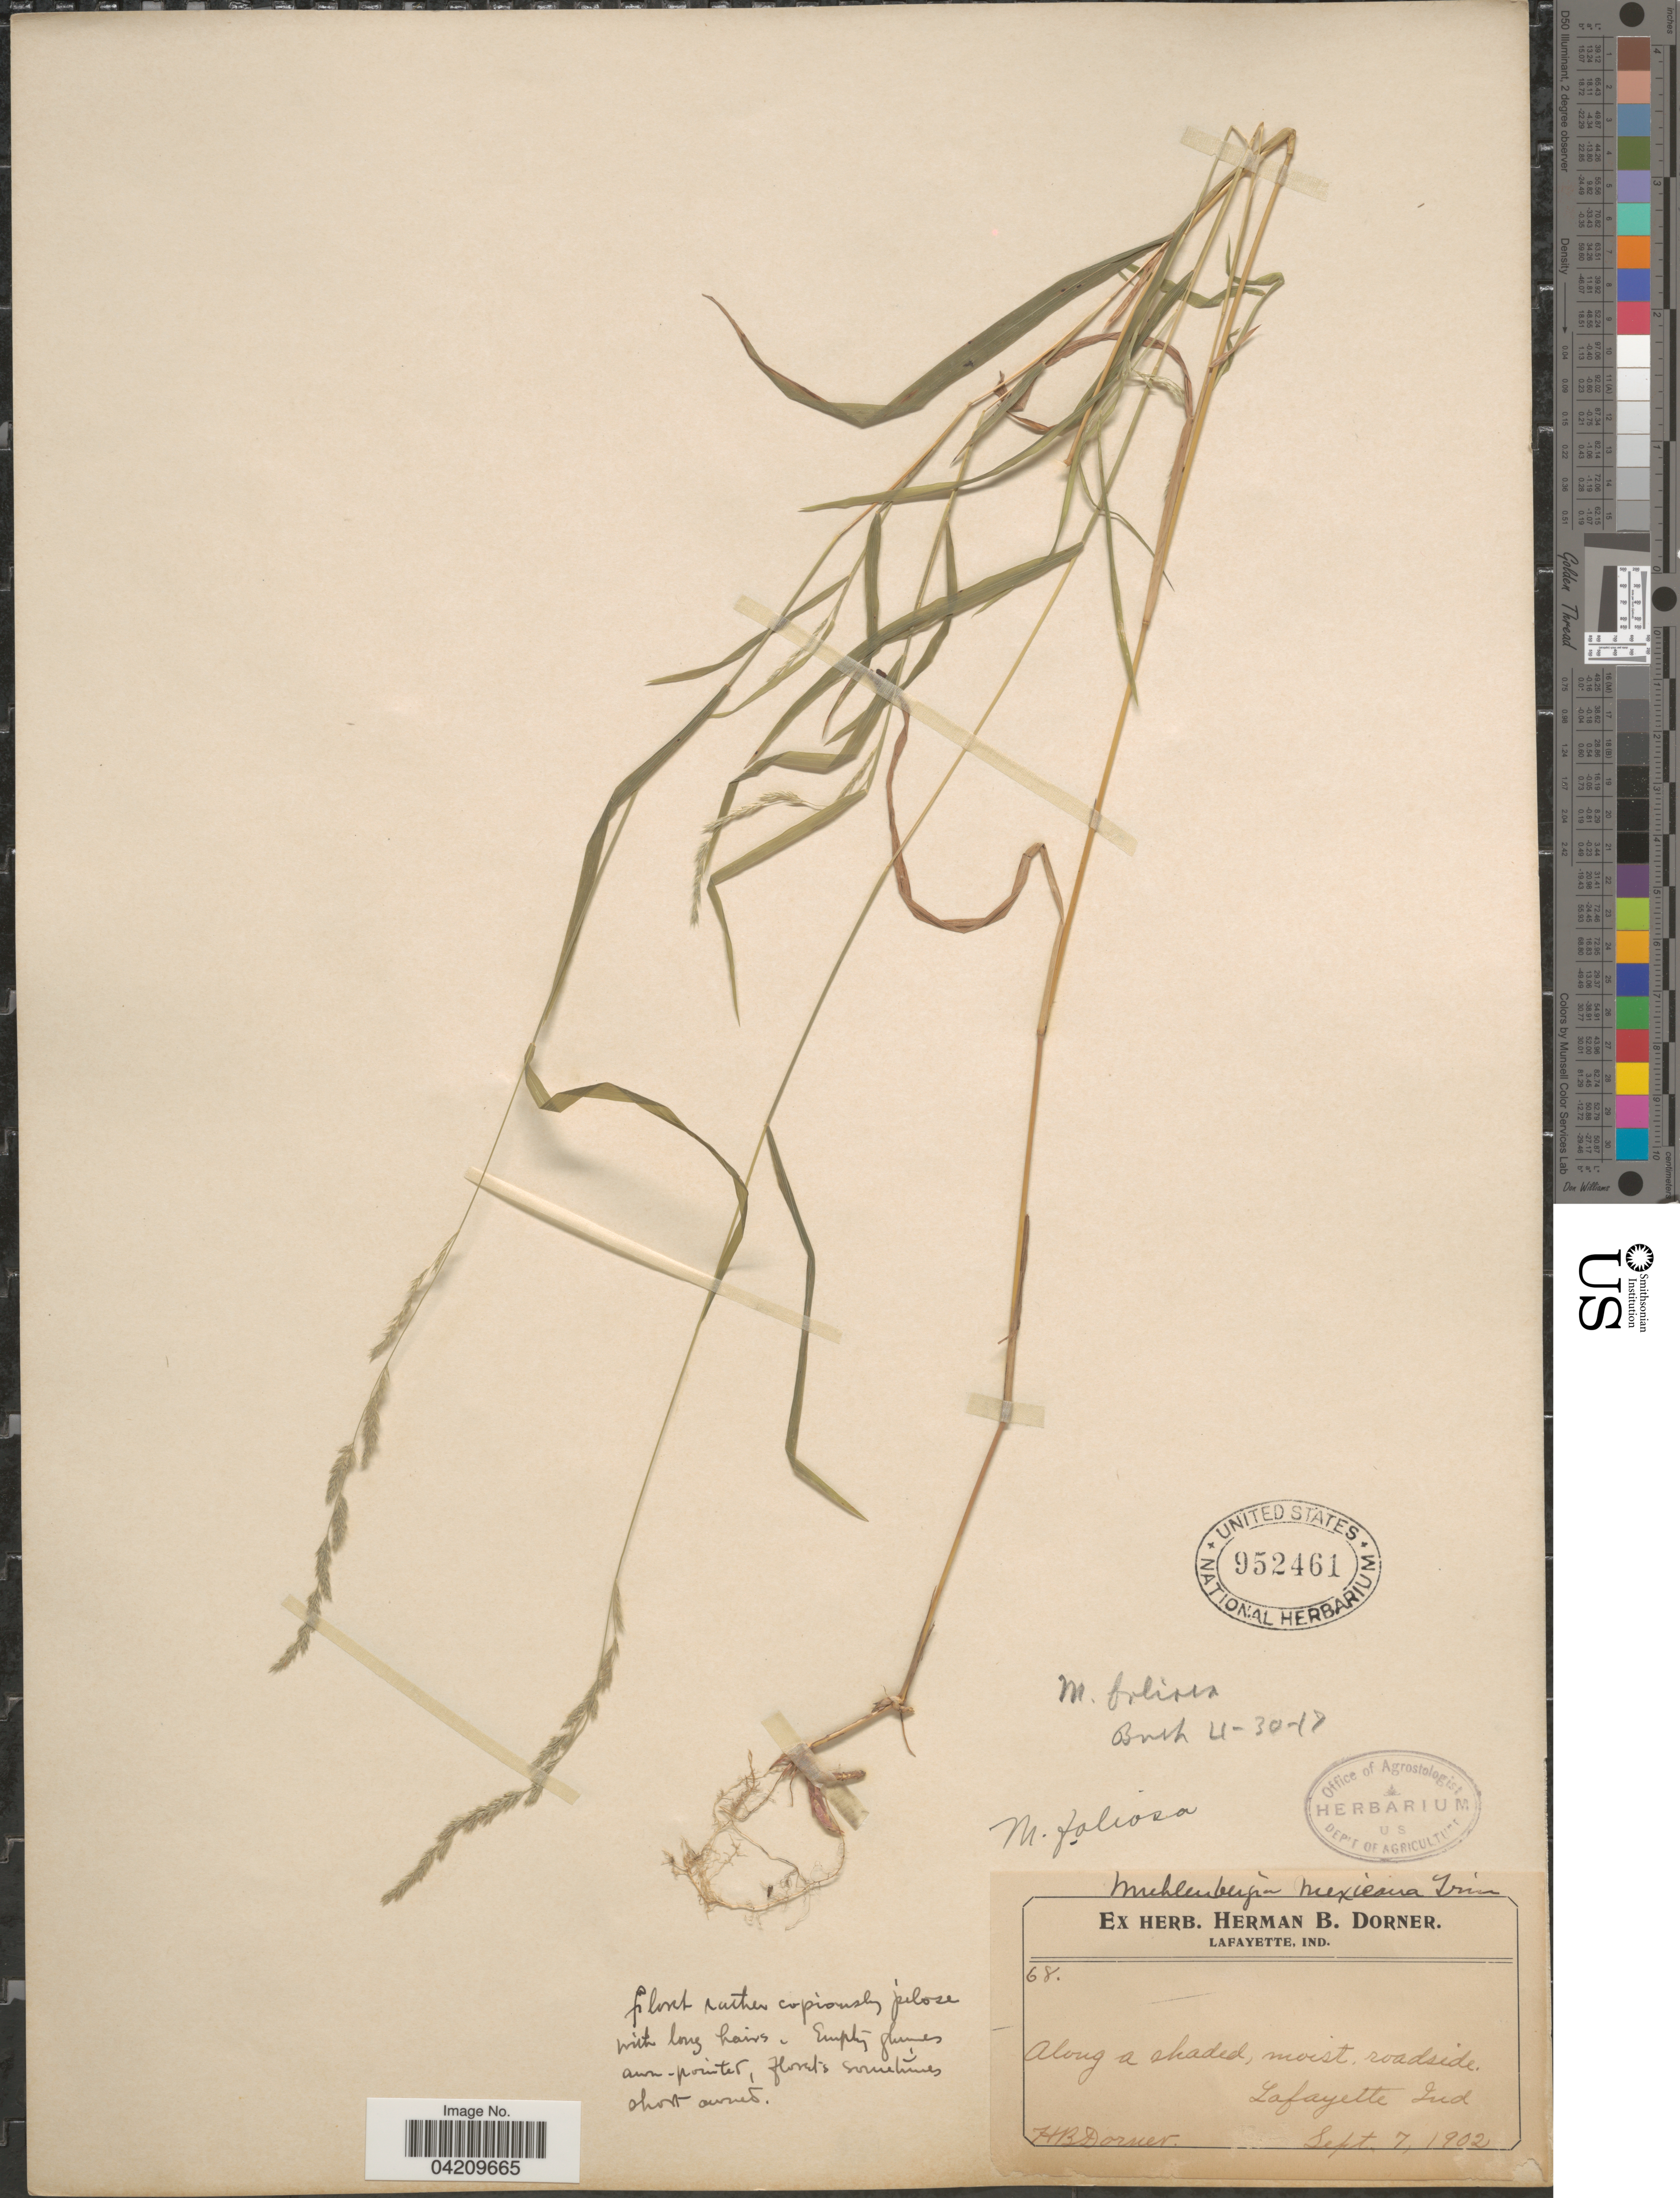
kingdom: Plantae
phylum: Tracheophyta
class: Liliopsida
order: Poales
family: Poaceae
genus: Muhlenbergia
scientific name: Muhlenbergia mexicana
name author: (L.) Trin.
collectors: H. Dorner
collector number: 68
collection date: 1902-09-07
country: United States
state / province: Indiana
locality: Along a shaded, moist, roadside. Lafayette.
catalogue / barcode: US 952461